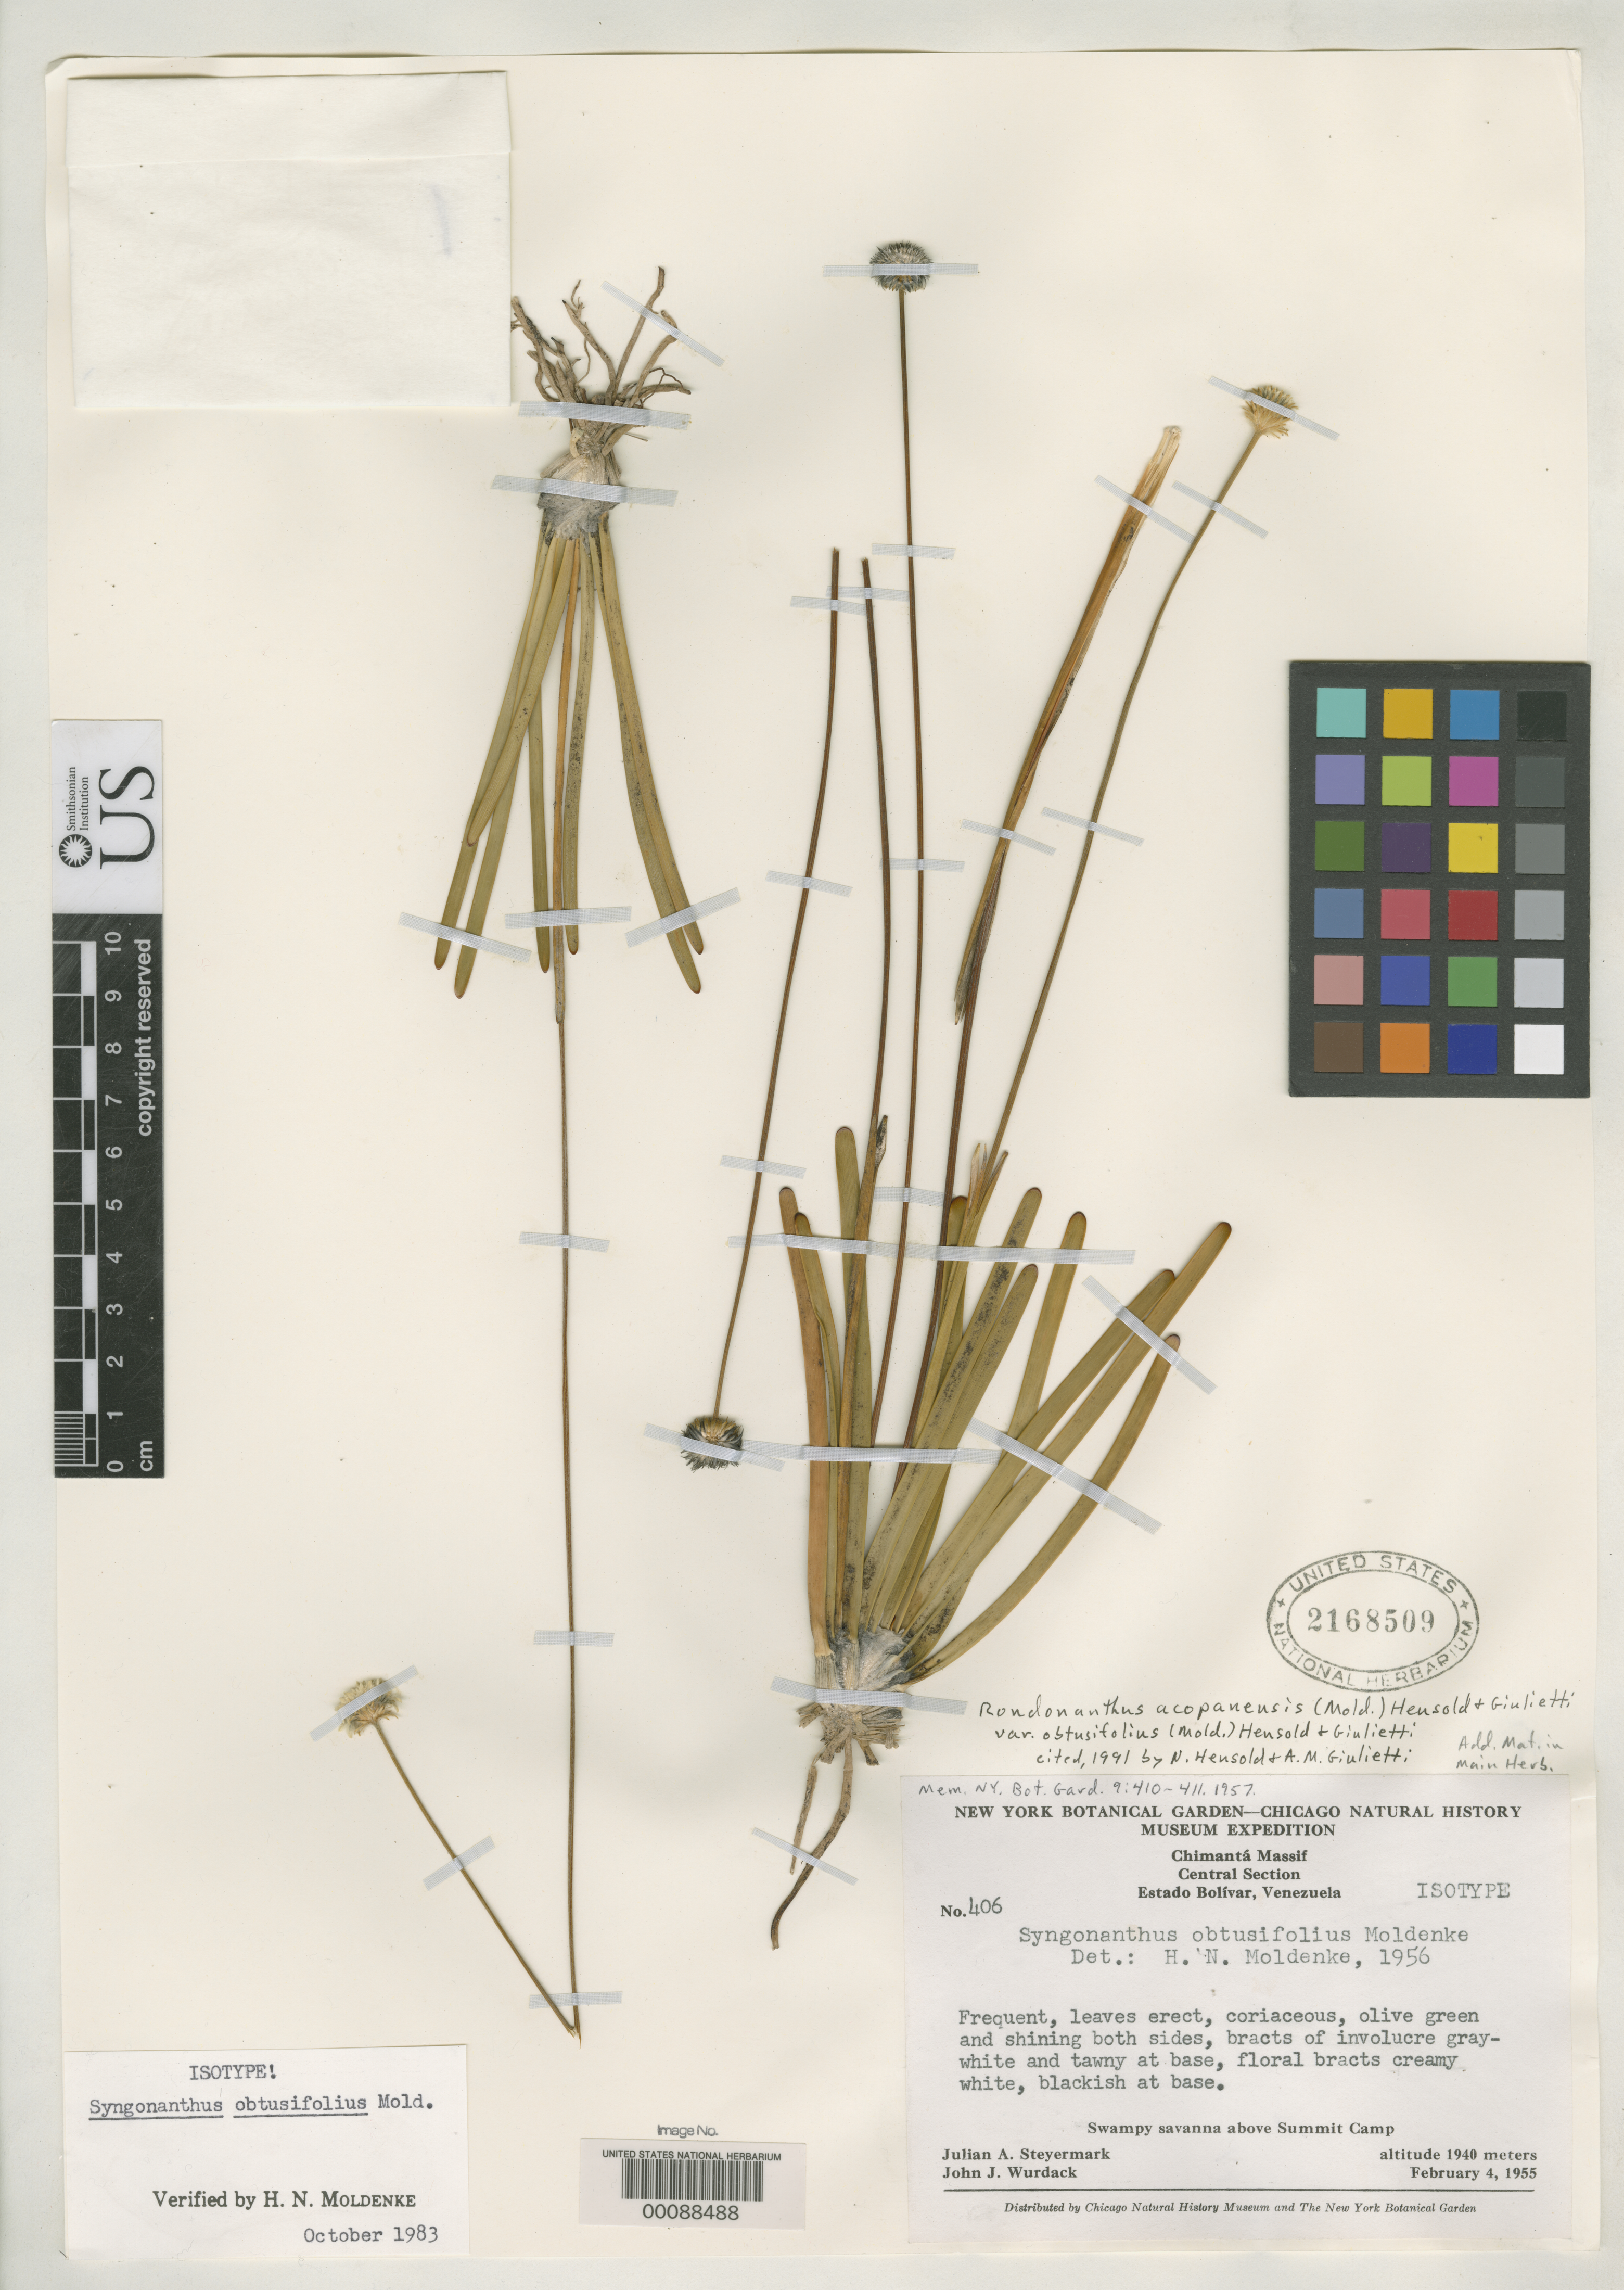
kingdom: Plantae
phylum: Tracheophyta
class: Liliopsida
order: Poales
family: Eriocaulaceae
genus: Syngonanthus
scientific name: Syngonanthus obtusifolius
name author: Moldenke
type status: Isotype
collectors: J. Steyermark & J. J. Wurdack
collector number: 406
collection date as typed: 04 Feb 1955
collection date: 1955-02-04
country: Venezuela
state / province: Bolivar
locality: Chimanta massif, central section.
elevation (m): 1940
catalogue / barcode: US 2168509